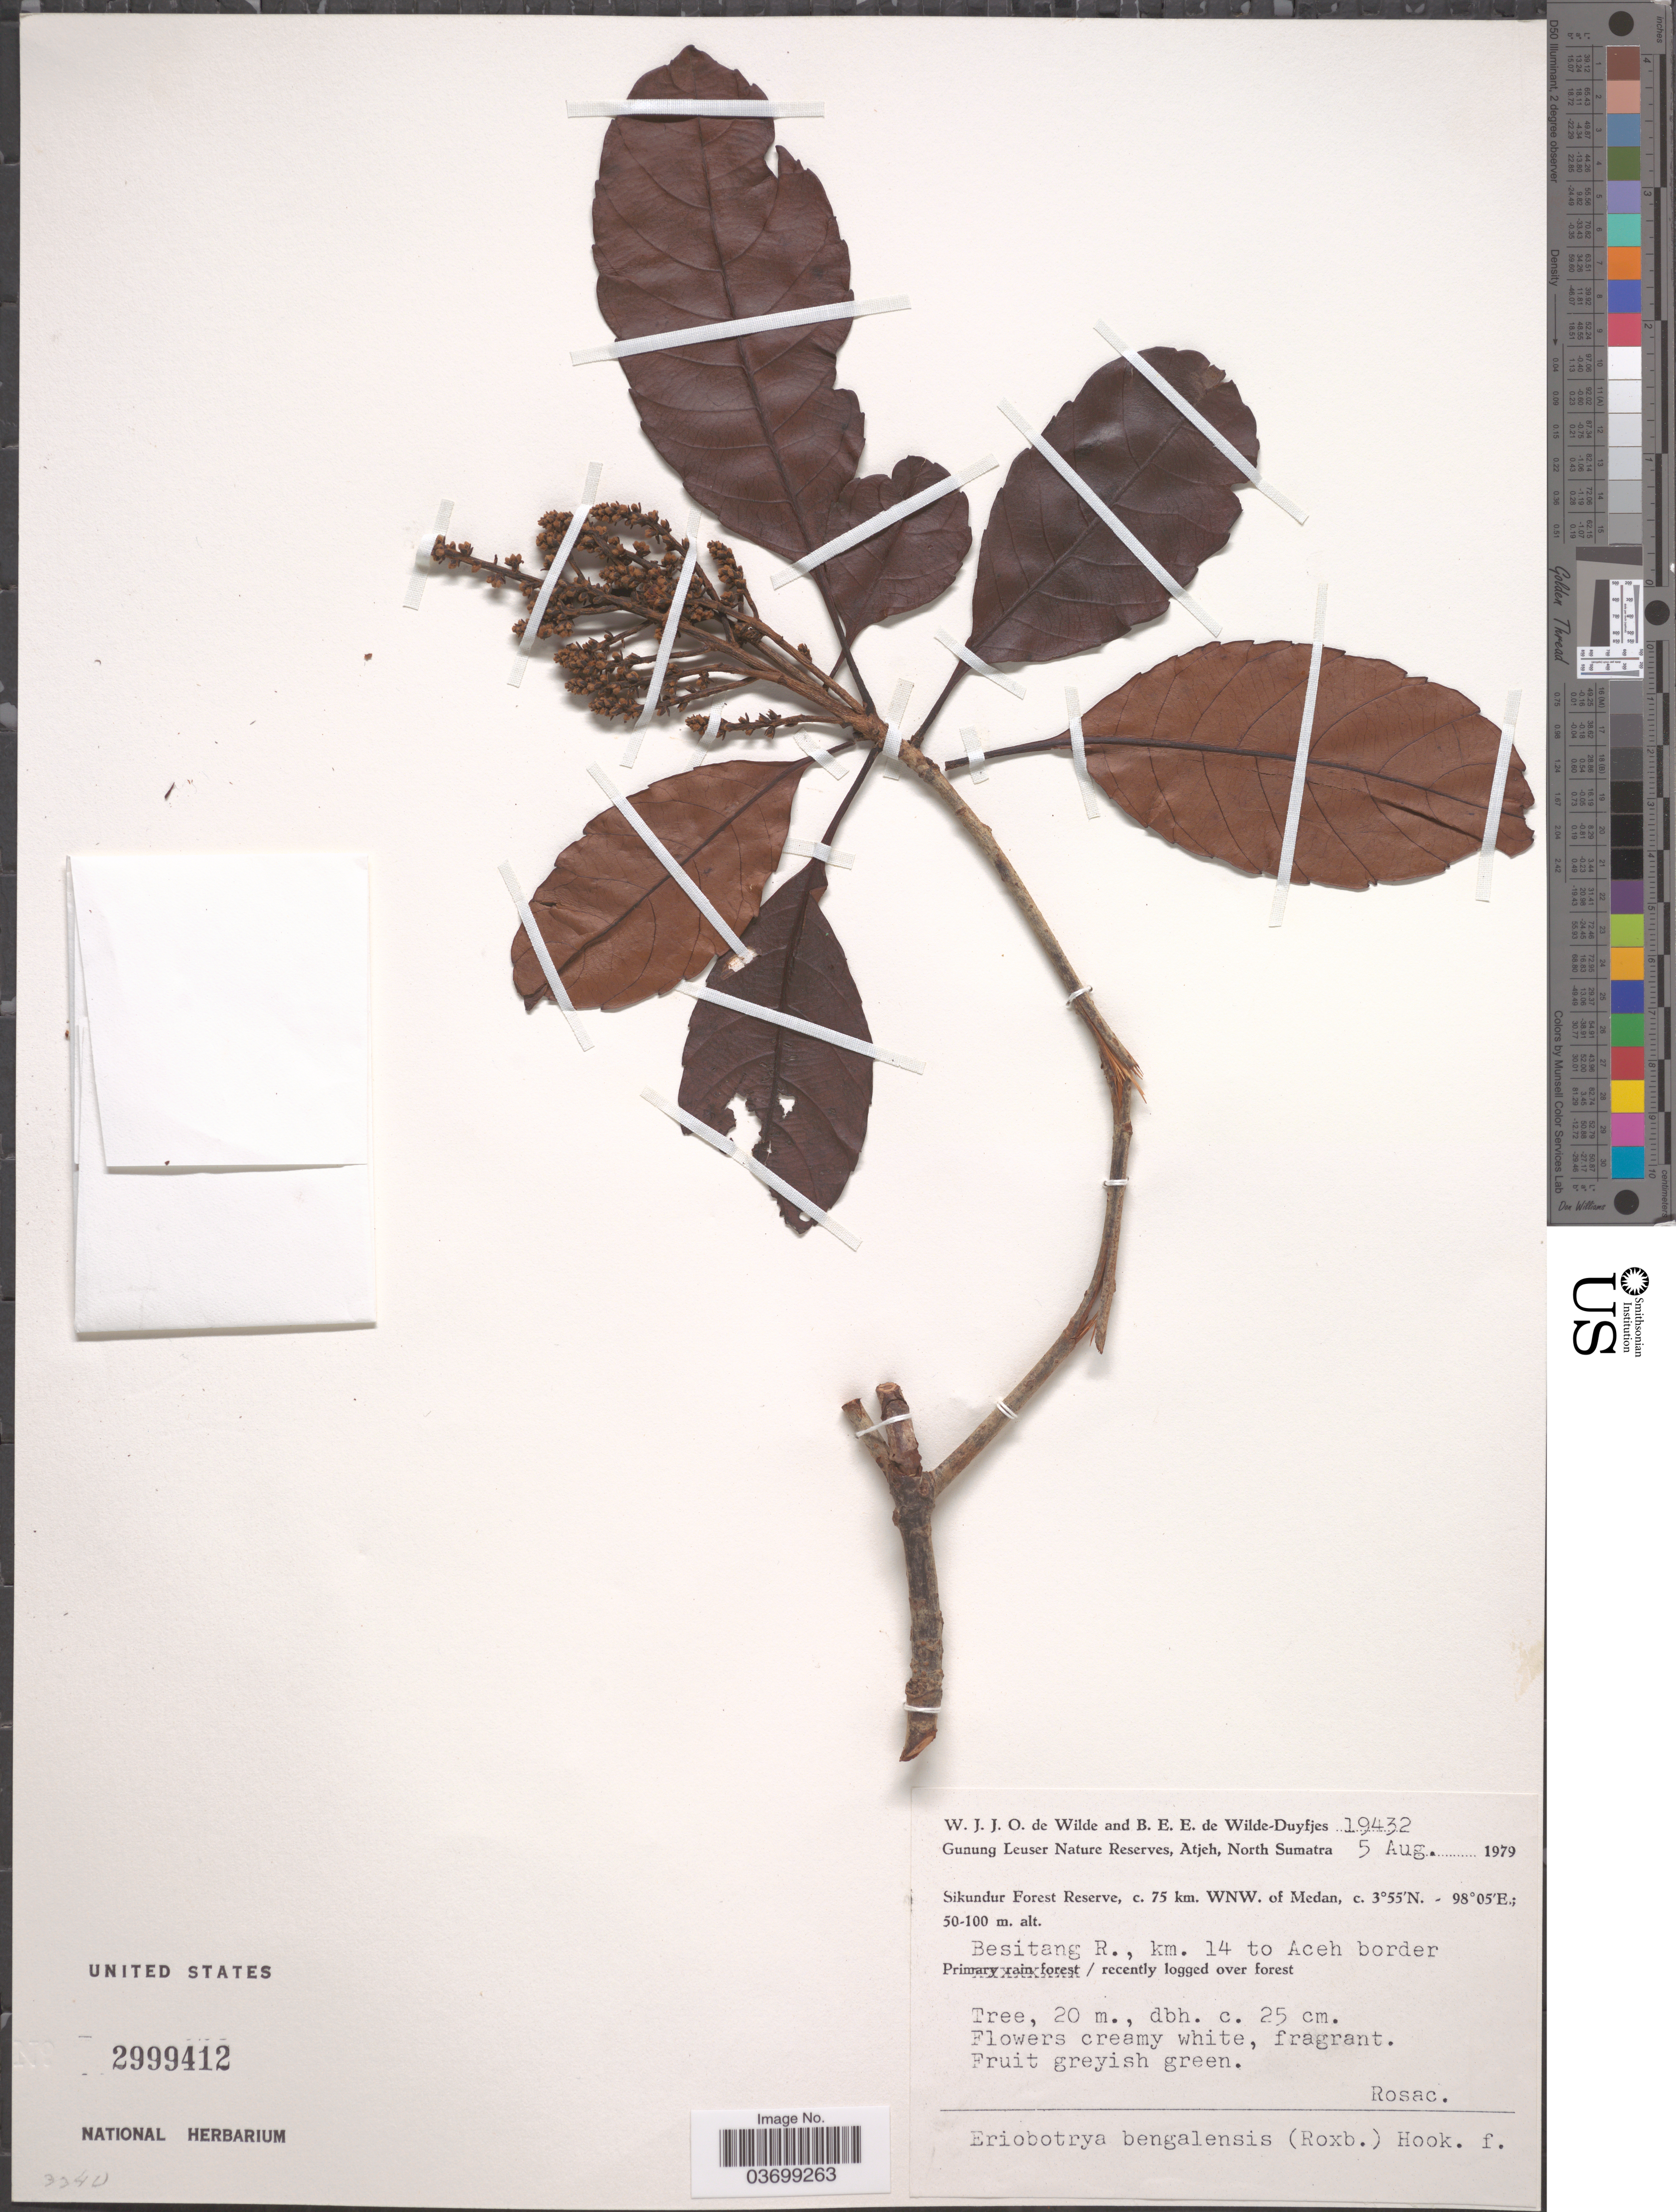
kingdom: Plantae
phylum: Tracheophyta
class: Magnoliopsida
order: Rosales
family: Rosaceae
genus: Rhaphiolepis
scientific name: Rhaphiolepis bengalensis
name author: (Roxb.) B.B. Liu & J. Wen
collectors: W. J. de Wilde & B. E. de Wilde-Duyfjes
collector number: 19432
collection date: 1979-08-05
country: Indonesia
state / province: Sumatra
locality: Gunung Leuser Nature Reserve, Atjeh, North Sumatra. Sikundur Forest Reserve, c. 75 km. WNW. of Medan. Besitang R., km. 14 to Aceh border.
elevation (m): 50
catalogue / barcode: US 2999412